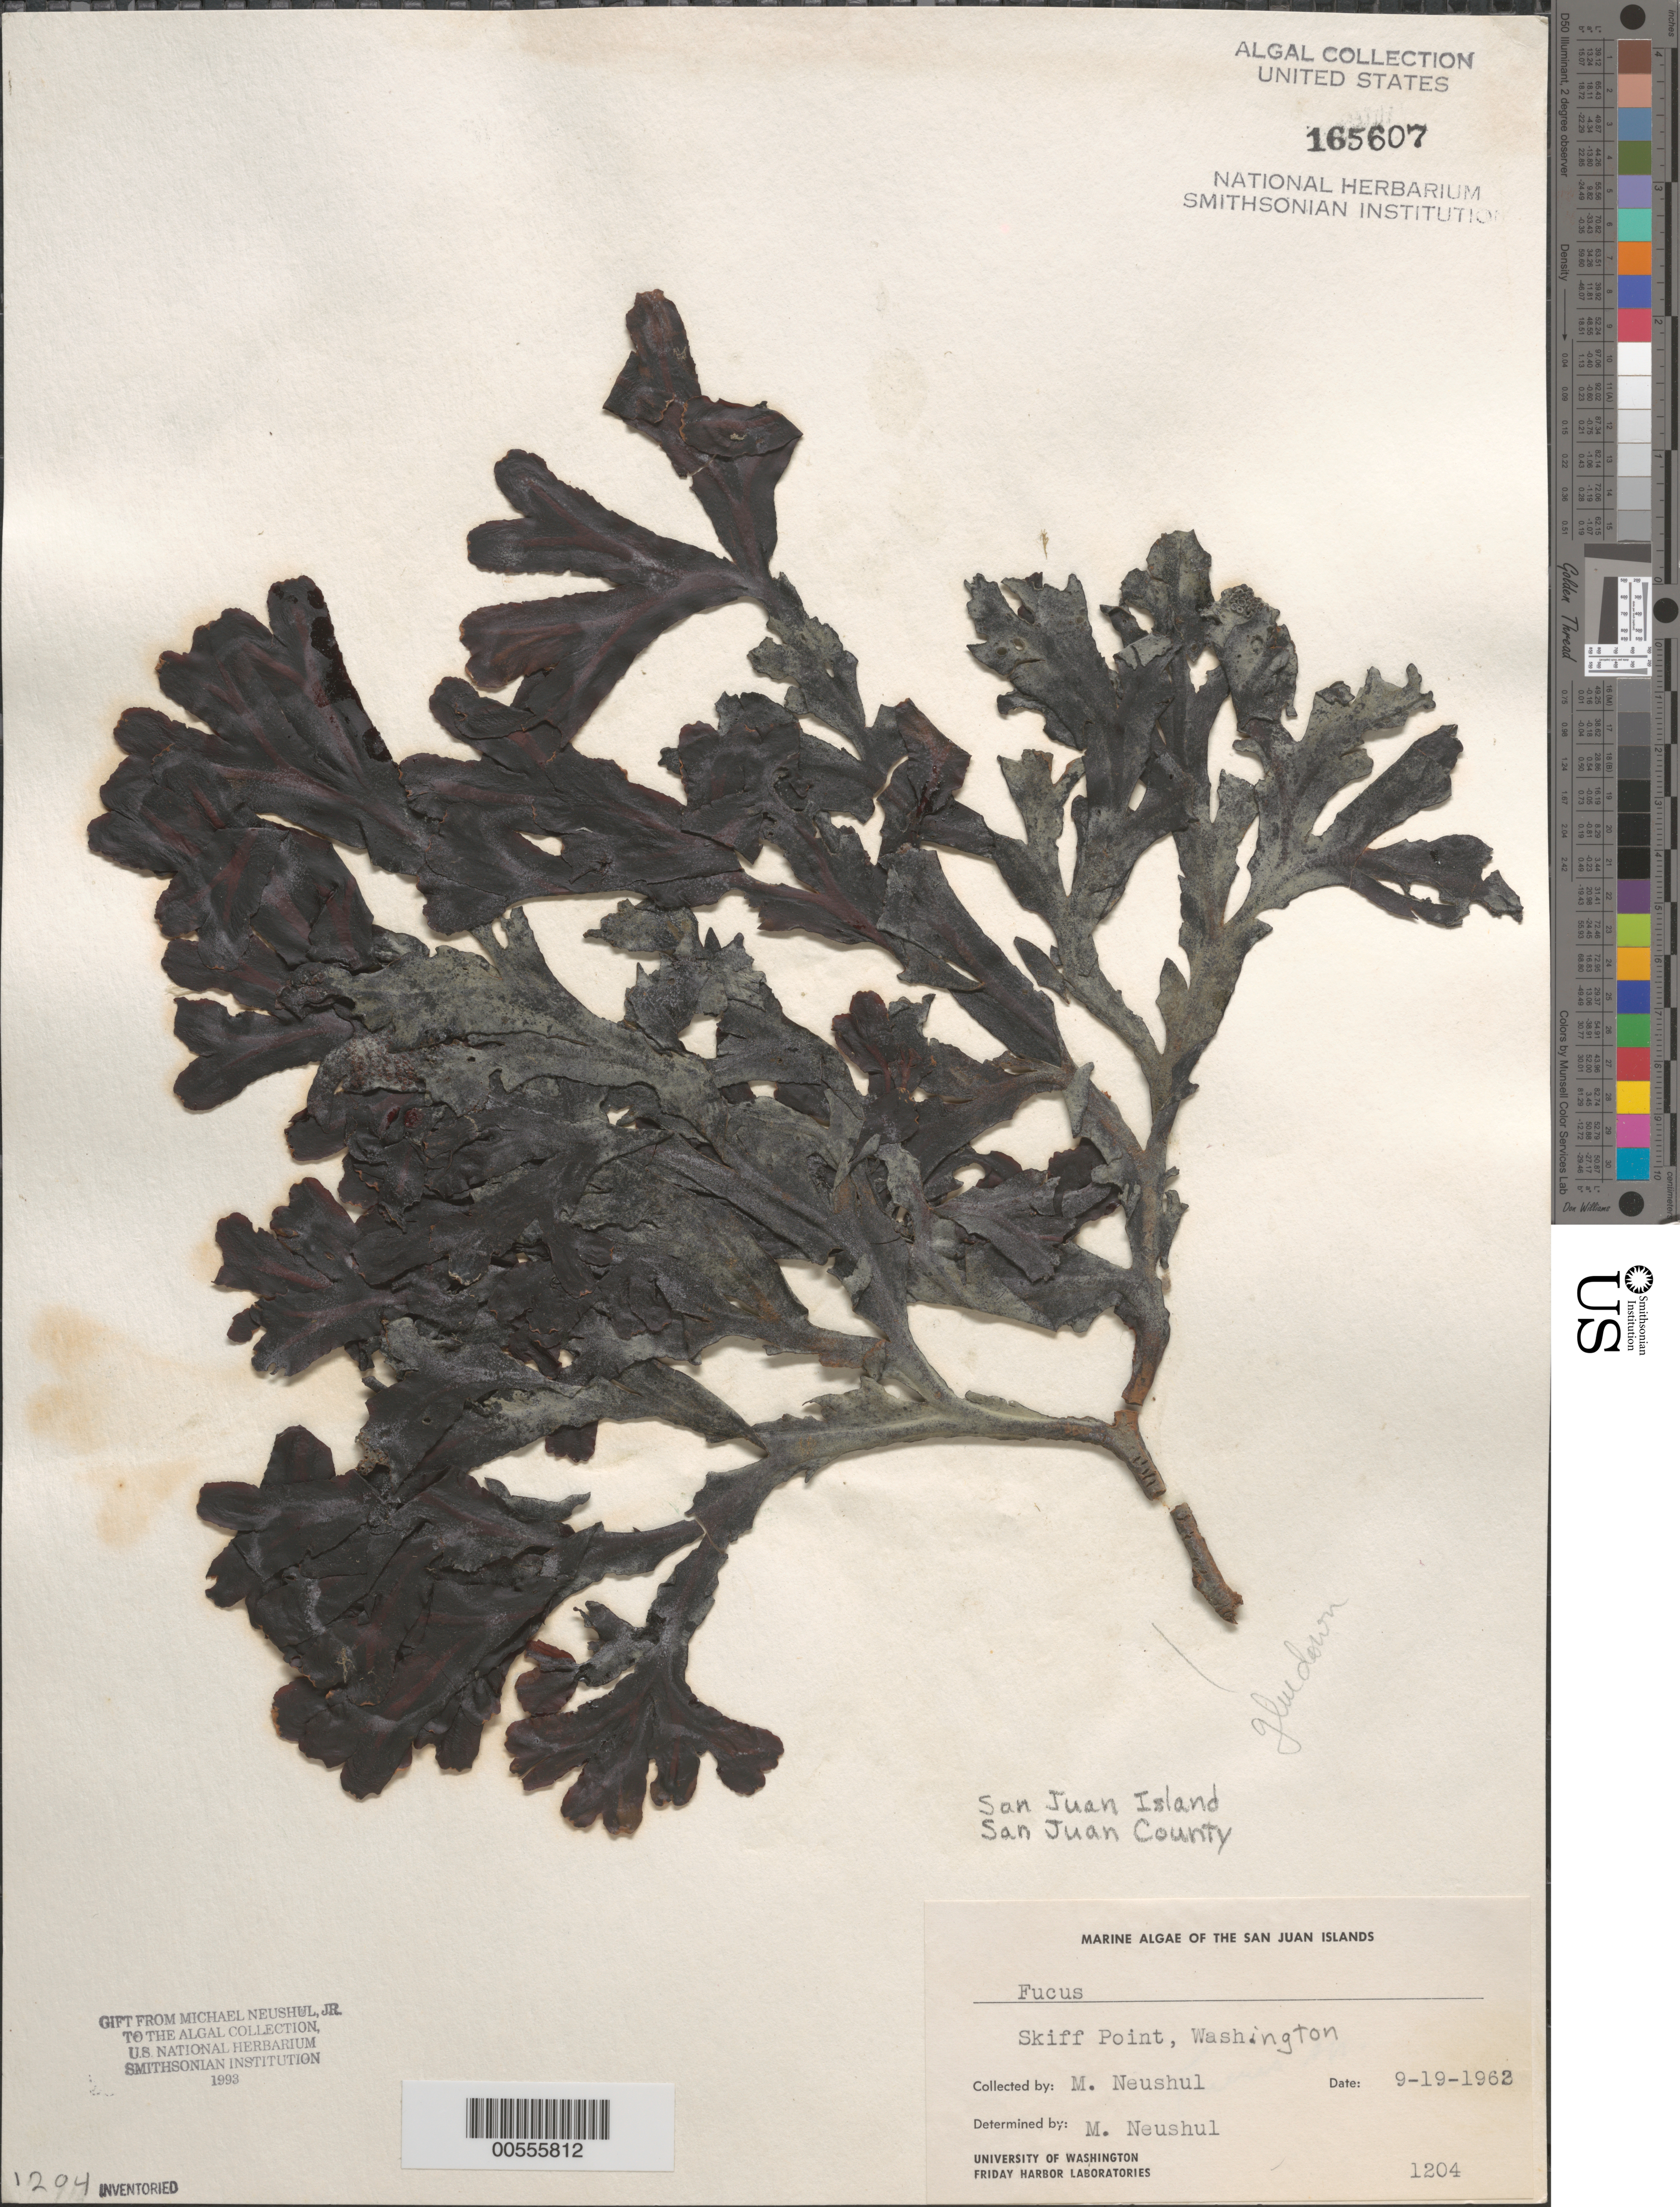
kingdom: Chromista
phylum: Ochrophyta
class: Phaeophyceae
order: Fucales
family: Fucaceae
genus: Fucus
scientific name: Fucus sp.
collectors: M. Neushul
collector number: Neushul 1204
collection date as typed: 19 Sep 1962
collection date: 1962-09-19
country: United States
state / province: Washington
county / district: San Juan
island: San Juan Island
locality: Skiff Point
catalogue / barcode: US 165607